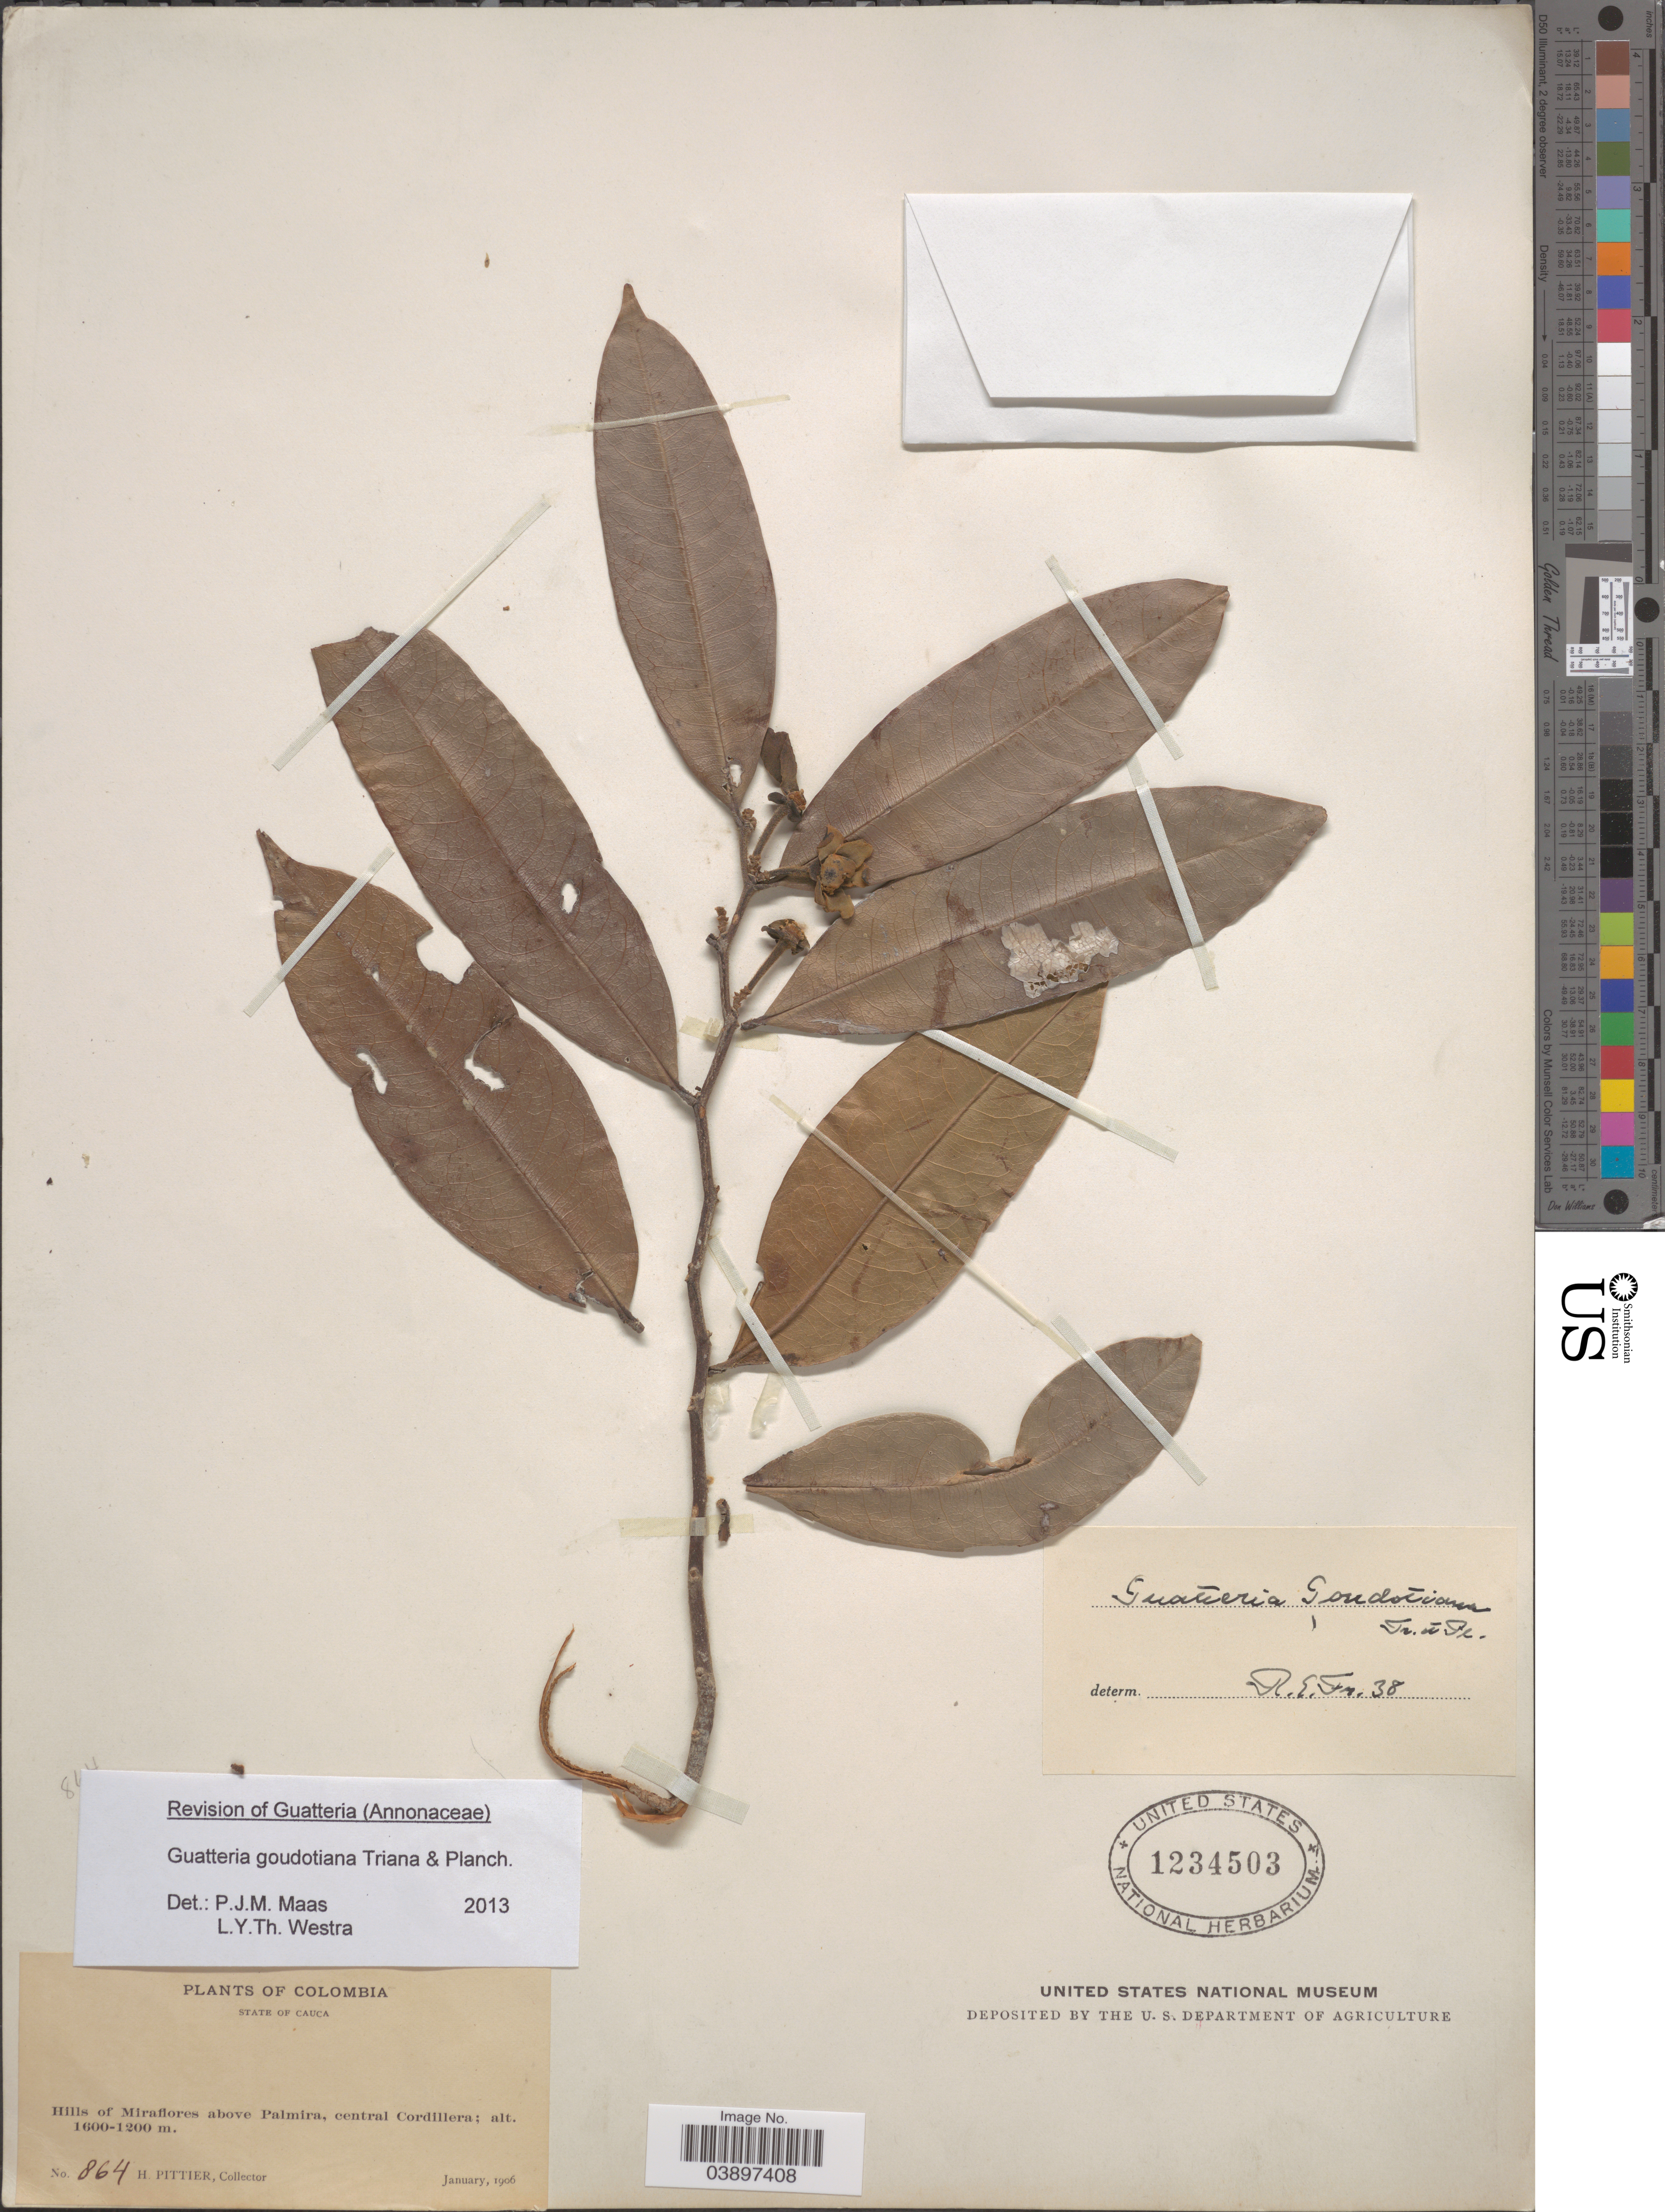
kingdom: Plantae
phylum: Tracheophyta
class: Magnoliopsida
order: Magnoliales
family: Annonaceae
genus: Guatteria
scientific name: Guatteria goudotiana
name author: Triana & Planch.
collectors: H. F. Pittier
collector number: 864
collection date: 1906-01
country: Colombia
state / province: Cauca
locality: Hills of Miraflores above Palmira, central Cordillera.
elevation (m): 1200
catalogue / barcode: US 1234503